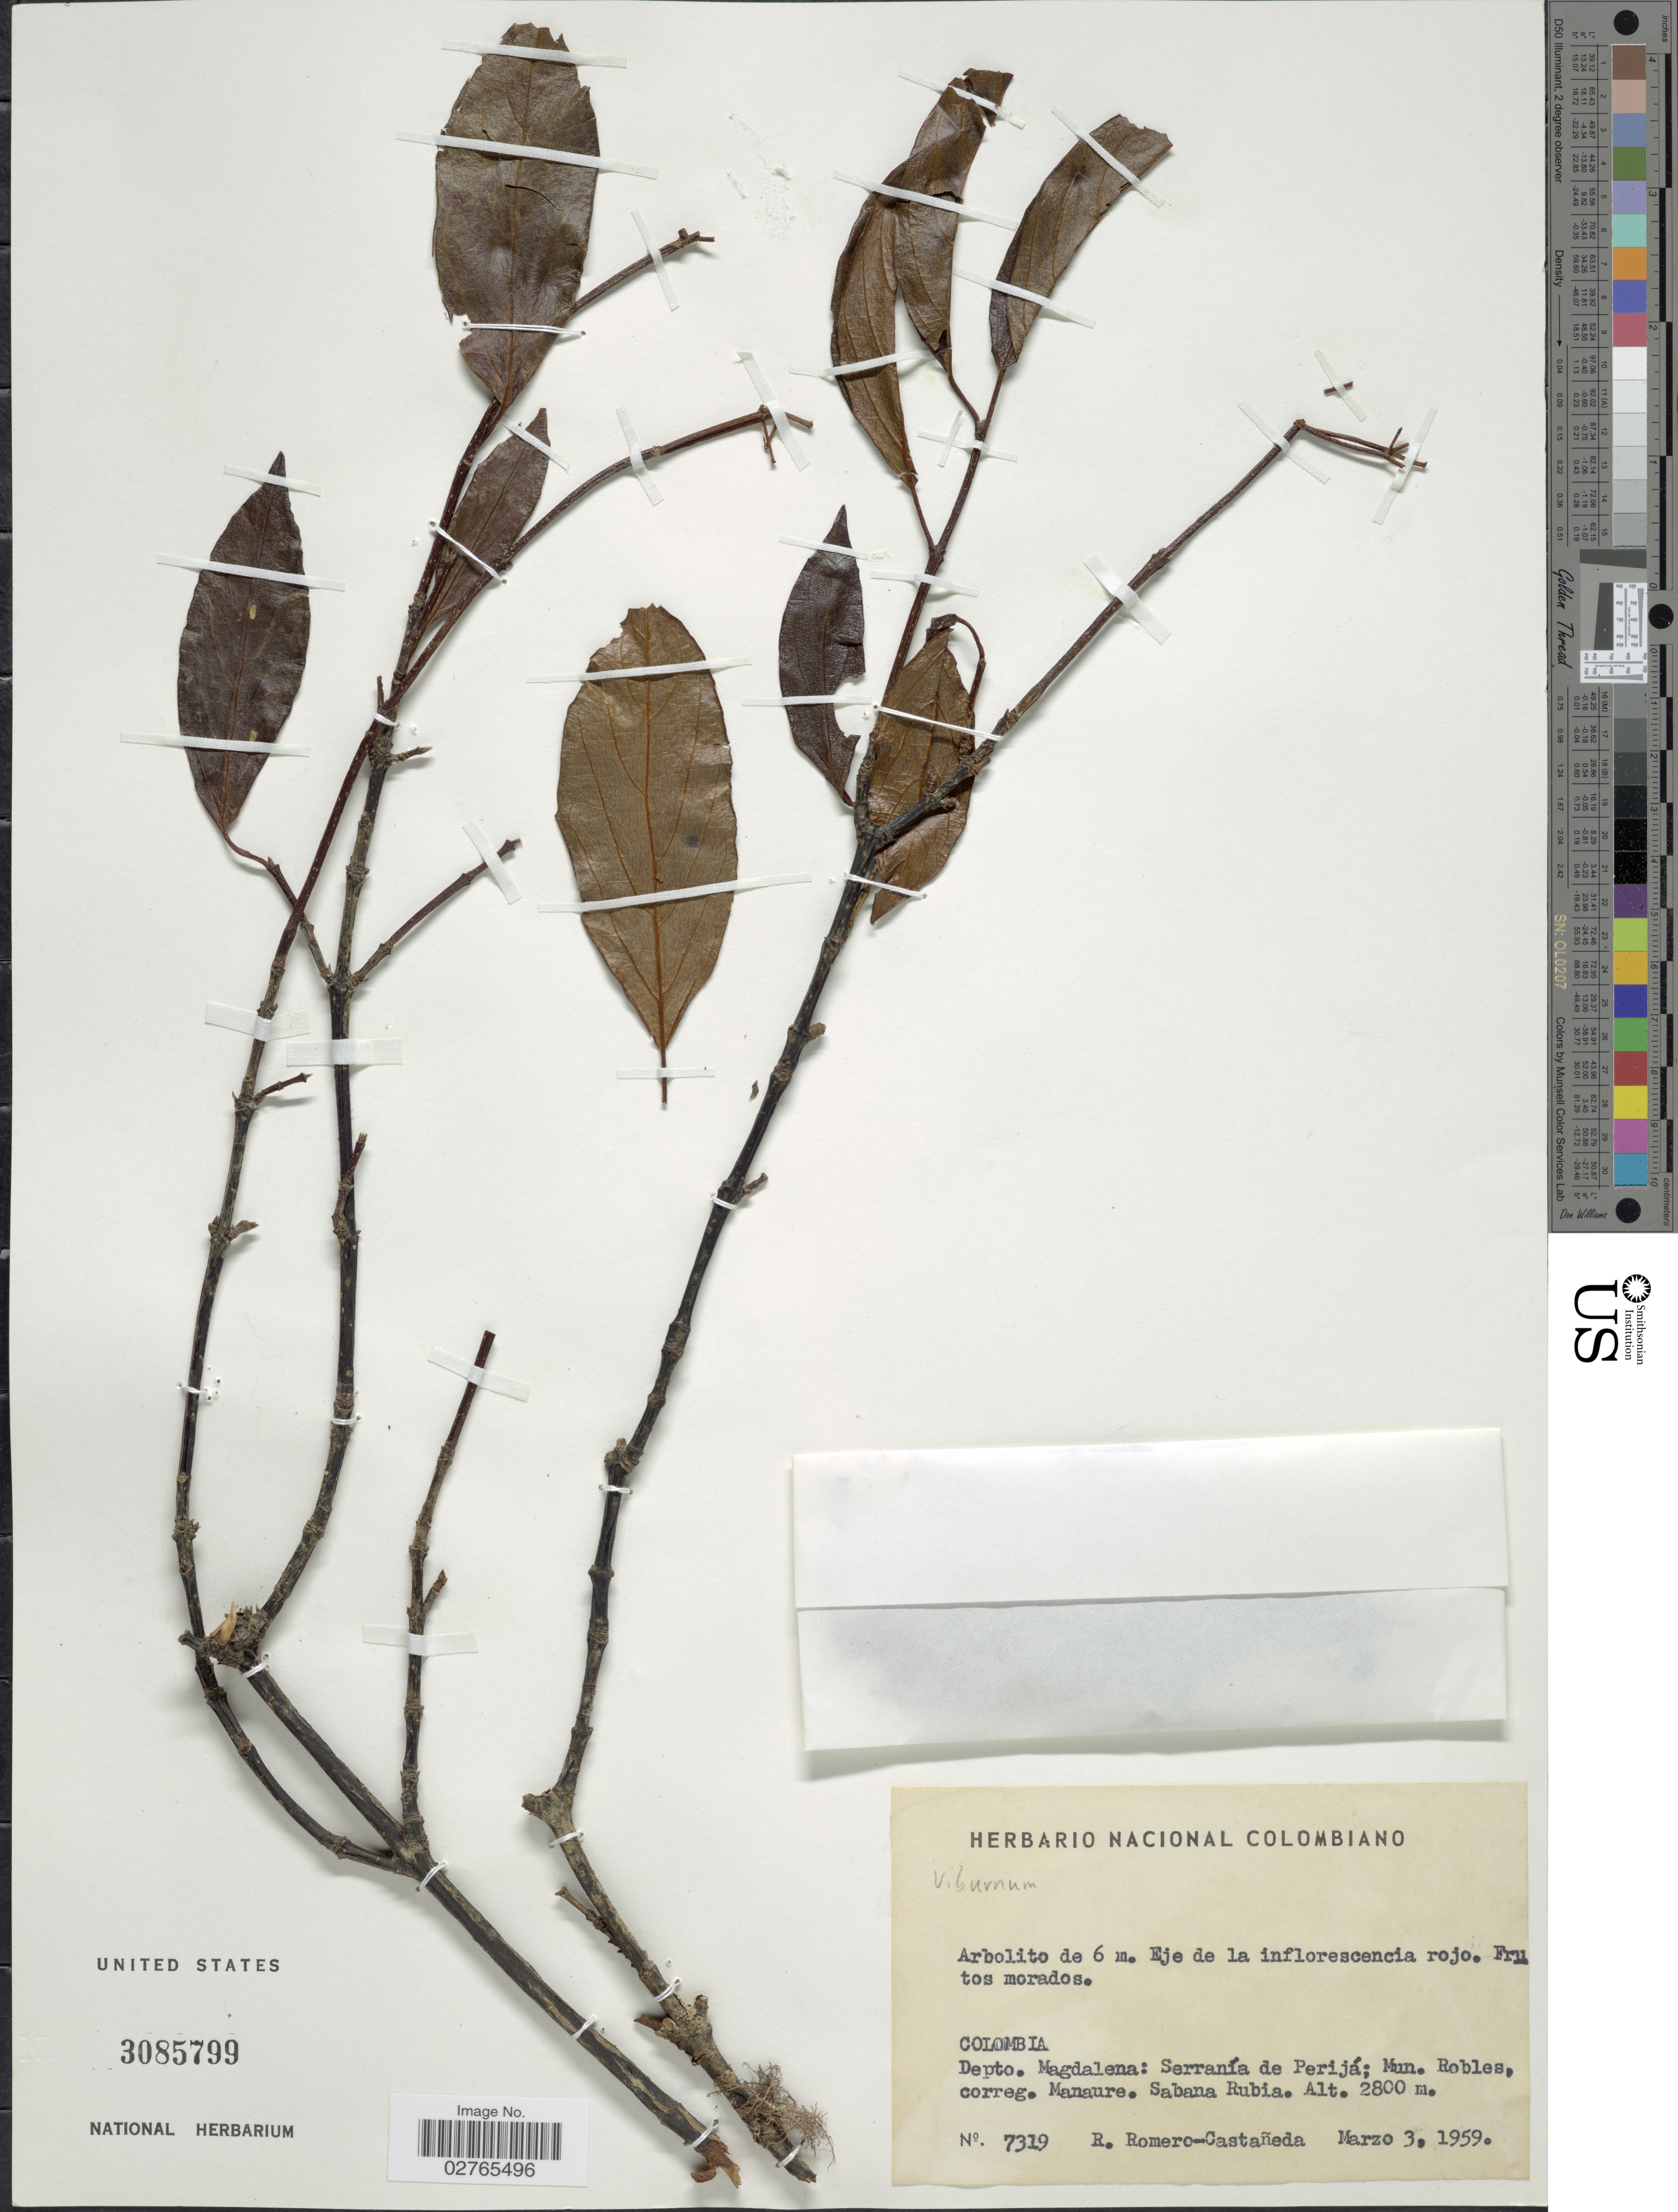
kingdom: Plantae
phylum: Tracheophyta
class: Magnoliopsida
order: Dipsacales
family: Viburnaceae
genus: Viburnum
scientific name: Viburnum sp.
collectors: R. Romero Castañeda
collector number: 7319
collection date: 1959-03-03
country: Colombia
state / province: Magdalena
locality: Depto. Magdalena: Serranía de Perijá; Mun. Robles, correg. Manaure. Sabana Rubia.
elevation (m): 2800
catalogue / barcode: US 3085799